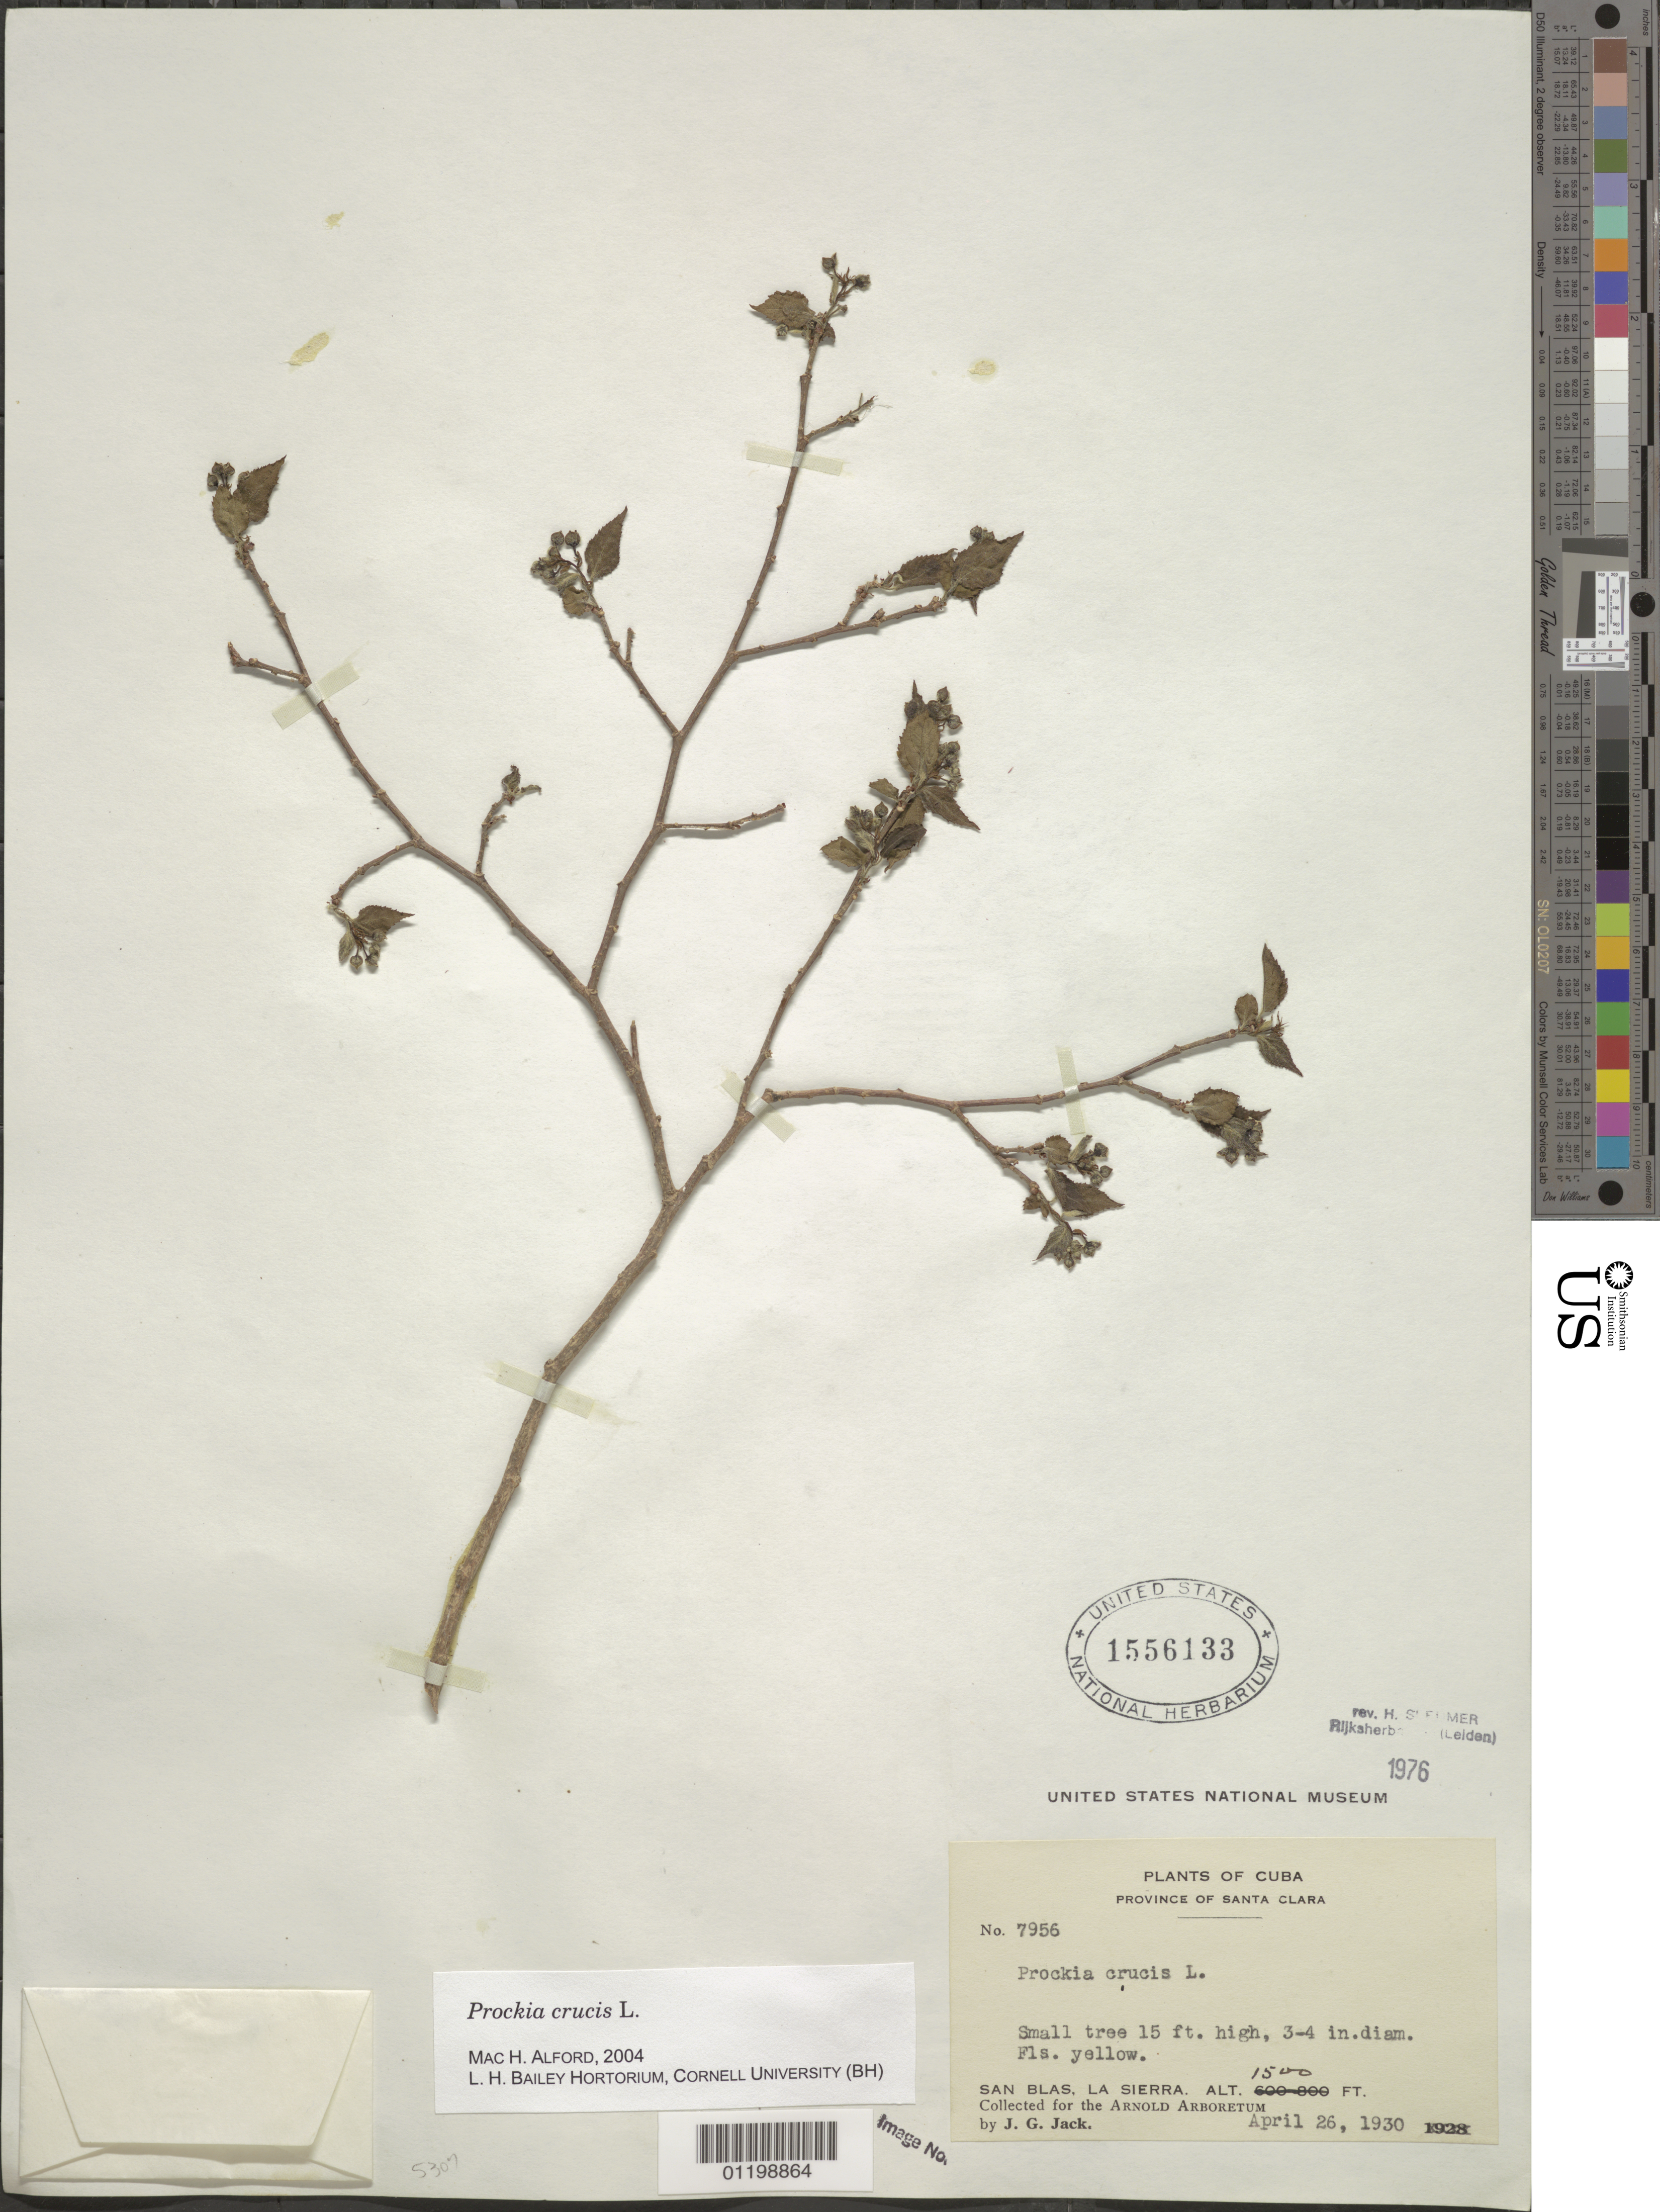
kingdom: Plantae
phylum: Tracheophyta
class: Magnoliopsida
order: Malpighiales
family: Salicaceae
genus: Prockia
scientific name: Prockia crucis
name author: P. Browne ex L.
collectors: J. G. Jack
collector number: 7956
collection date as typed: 26 Apr 1930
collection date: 1930-04-26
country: Cuba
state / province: Matanzas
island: Cuba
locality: San Blas, La Sierra, Santa Clara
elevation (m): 457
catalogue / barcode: US 1556133